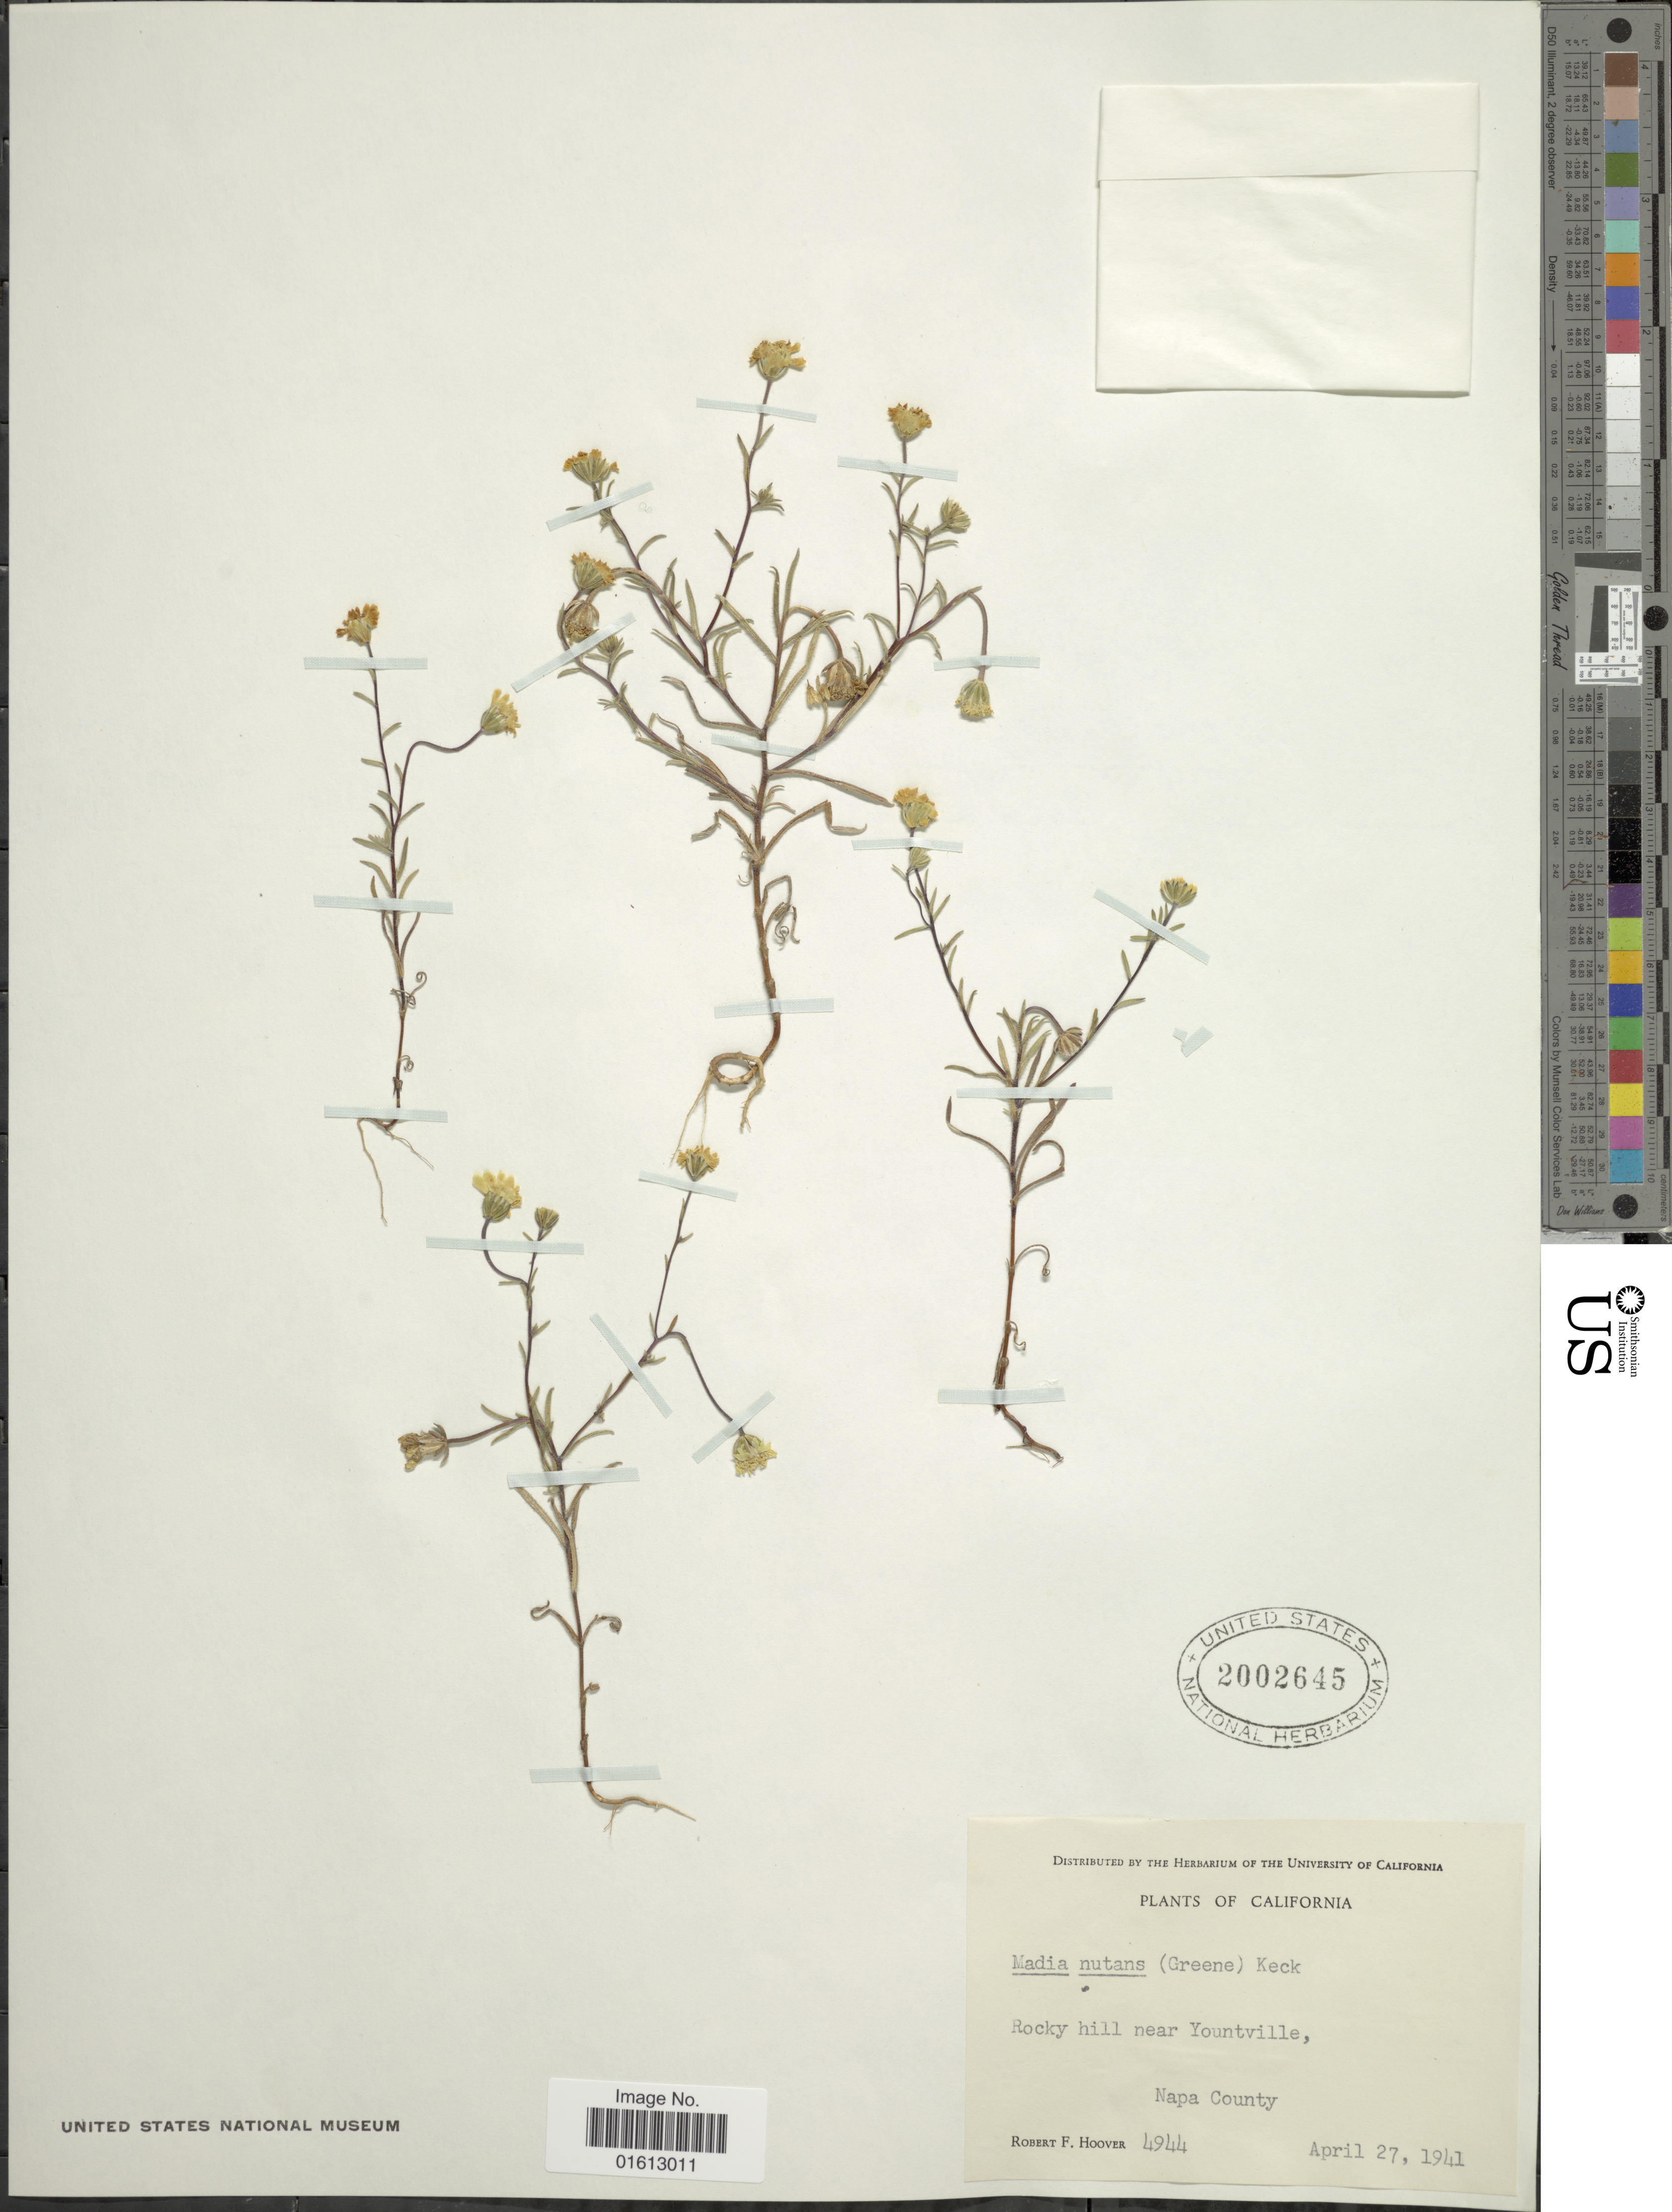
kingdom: Plantae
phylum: Tracheophyta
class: Magnoliopsida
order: Asterales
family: Asteraceae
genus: Madia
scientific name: Madia nutans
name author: (Greene) D.D. Keck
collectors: R. F. Hoover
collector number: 4944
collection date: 1941-04-27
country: United States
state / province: California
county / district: Napa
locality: California, Napa County, Rocky hill near Yountville.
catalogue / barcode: US 2002645